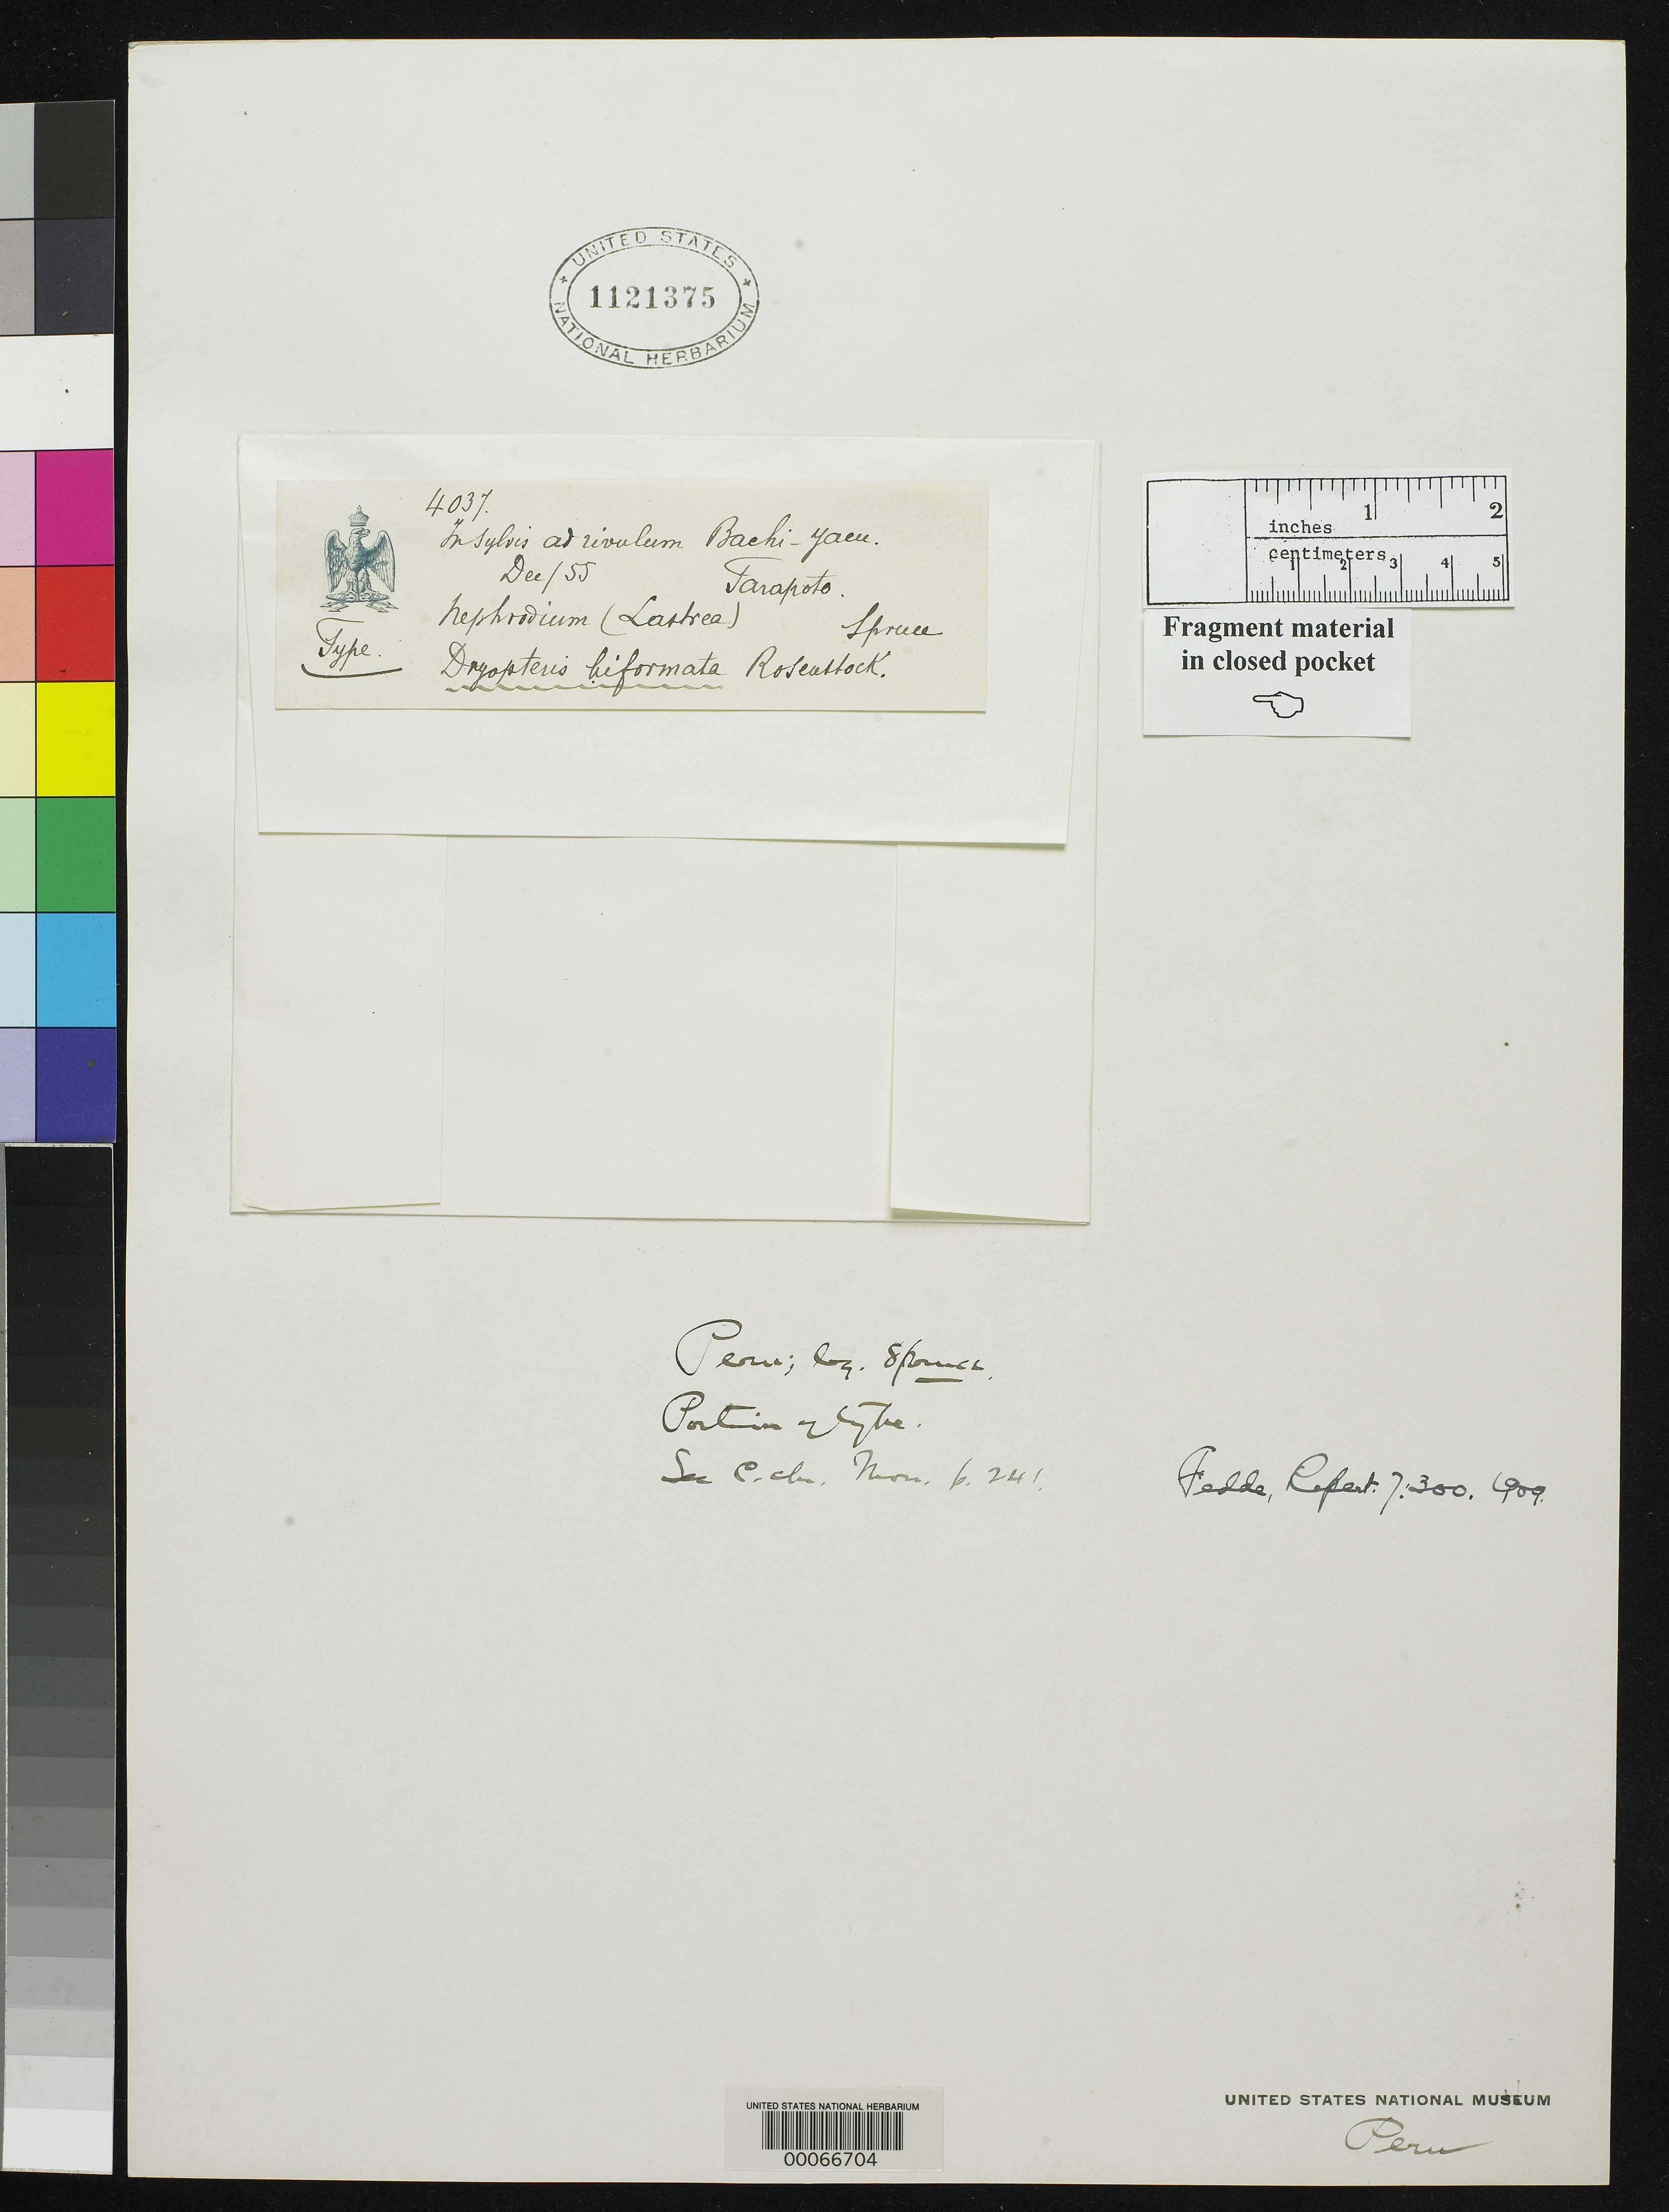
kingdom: Plantae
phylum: Tracheophyta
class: Polypodiopsida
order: Polypodiales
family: Dryopteridaceae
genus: Dryopteris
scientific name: Dryopteris biformata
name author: Rosenst.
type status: Isosyntype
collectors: R. Spruce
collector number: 4037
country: Ecuador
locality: Cachi-yacu prope Tarapoto.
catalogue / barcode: US 1121375